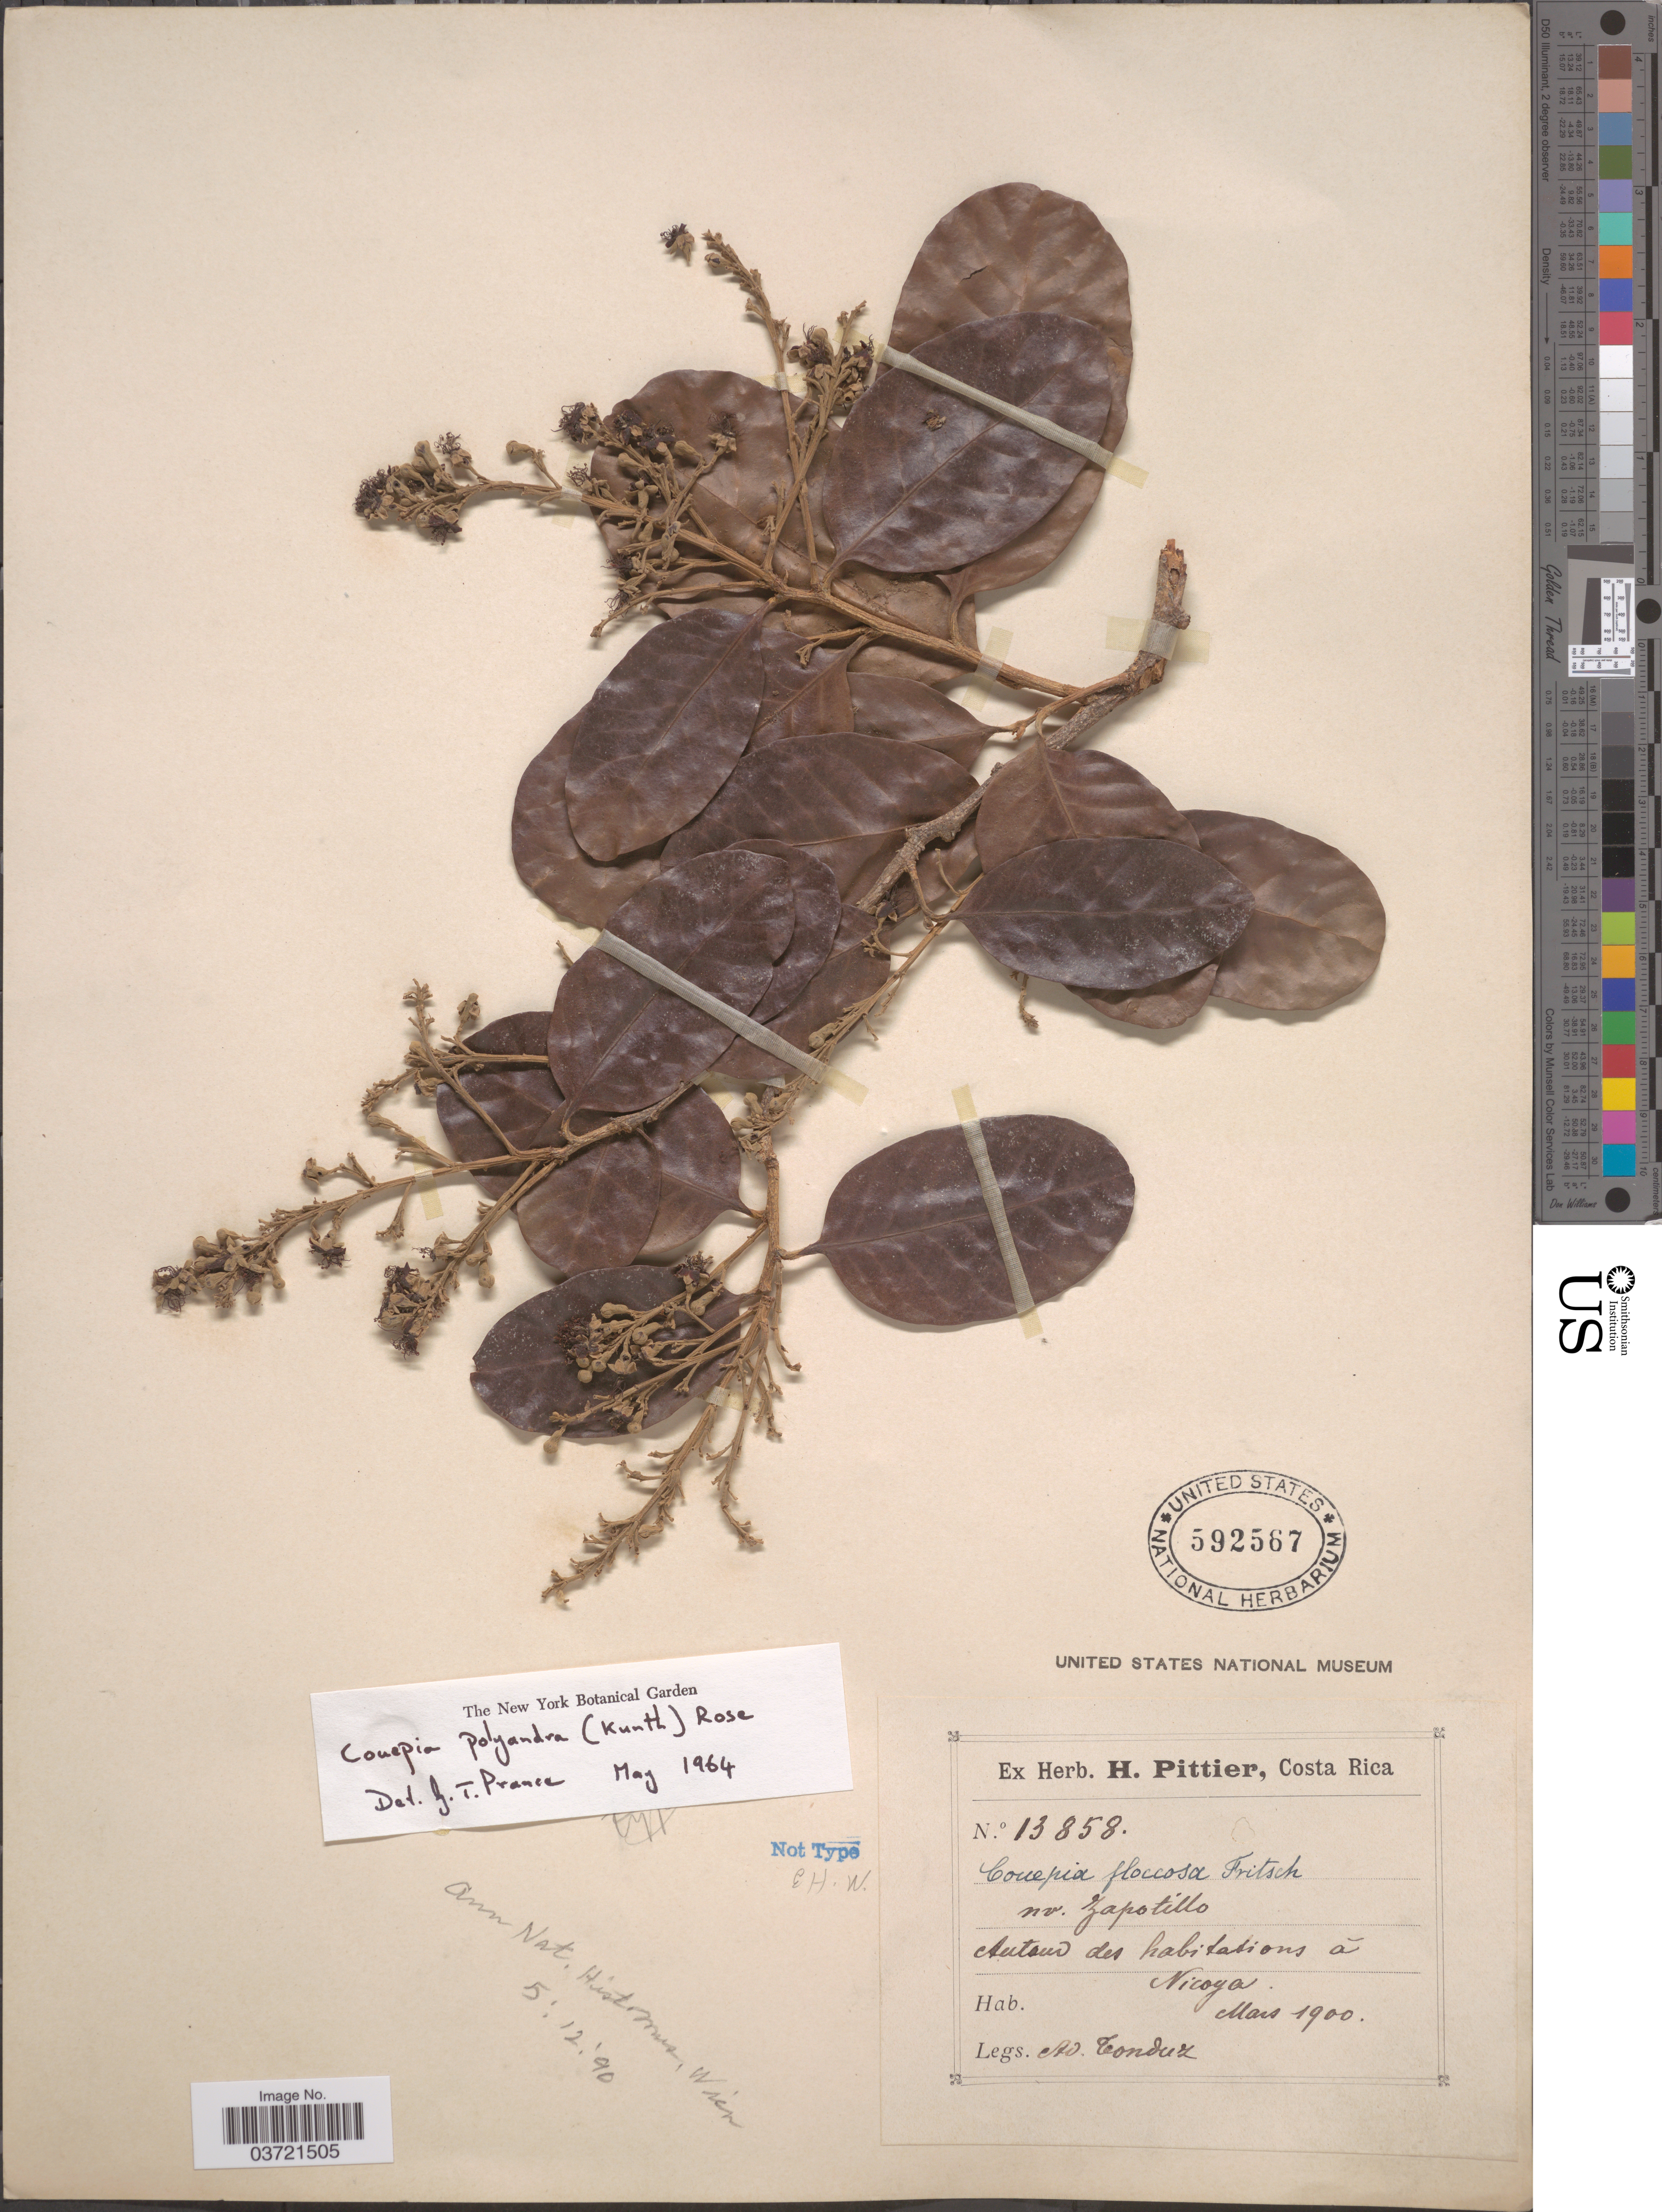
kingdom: Plantae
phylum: Tracheophyta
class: Magnoliopsida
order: Malpighiales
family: Chrysobalanaceae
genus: Couepia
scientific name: Couepia polyandra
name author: (Kunth) Rose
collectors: A. Tonduz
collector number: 13858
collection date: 1900-03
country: Costa Rica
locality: Nicoya.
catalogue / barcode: US 592567